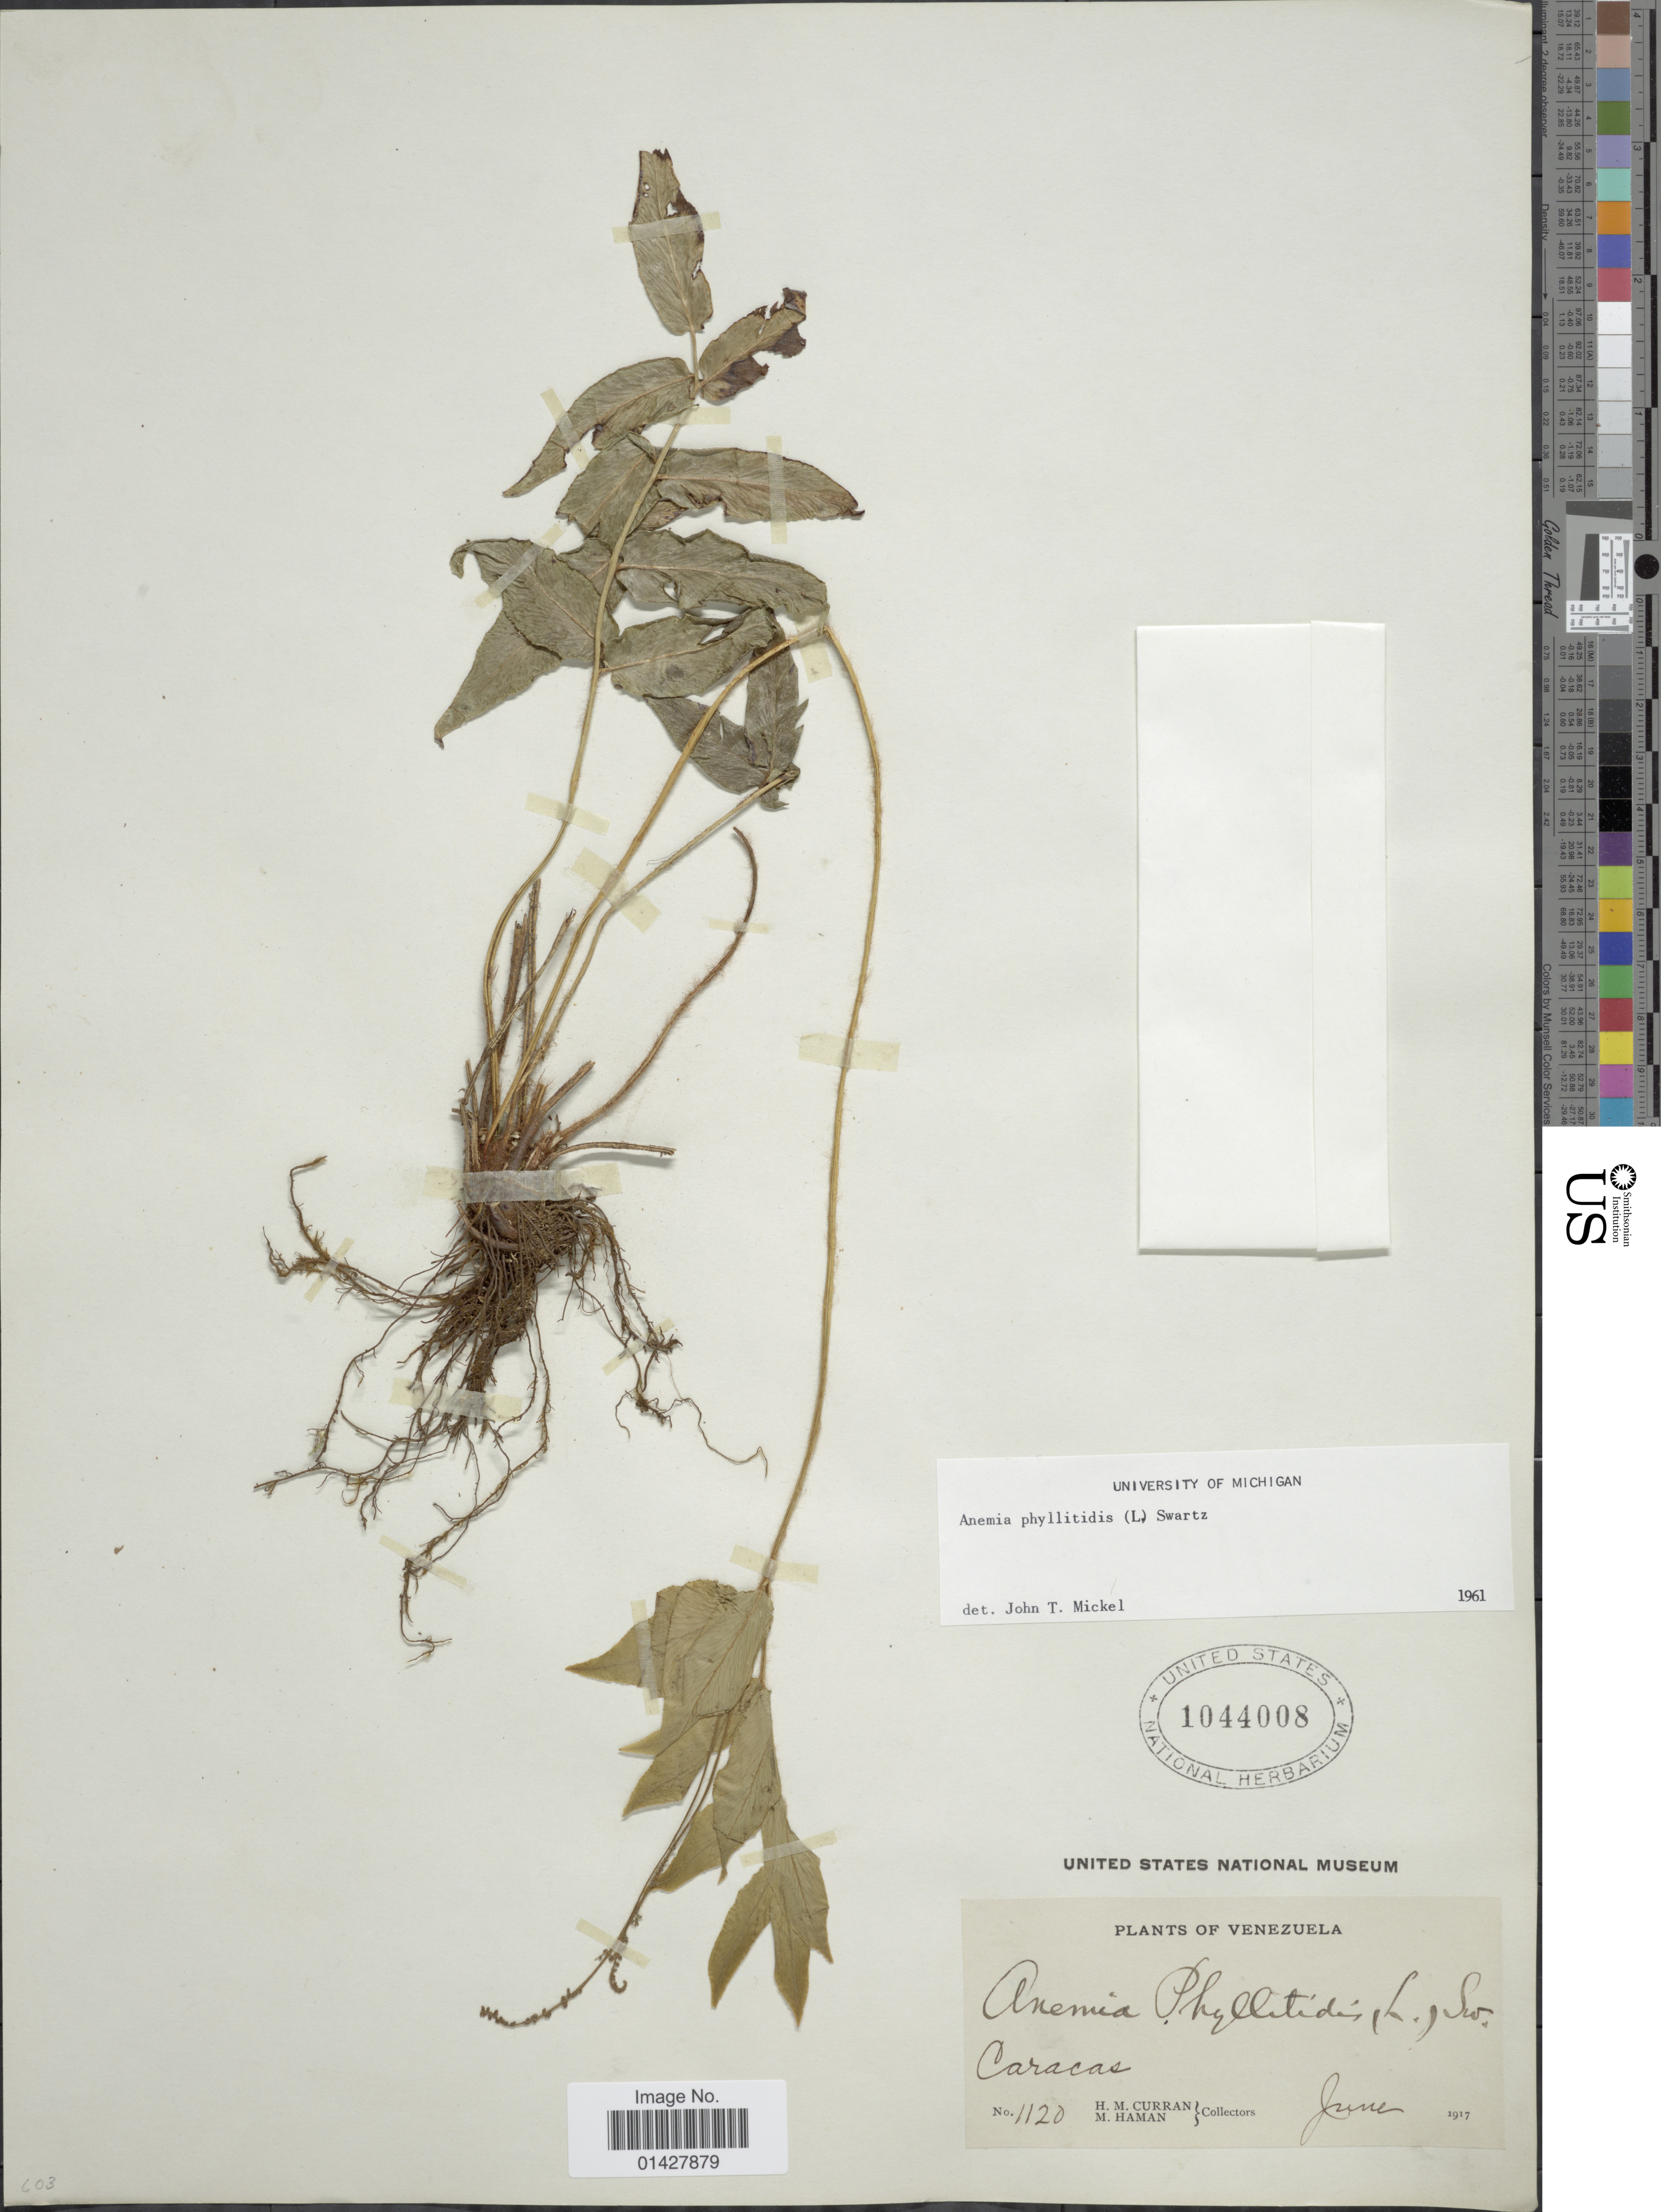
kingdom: Plantae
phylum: Tracheophyta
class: Polypodiopsida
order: Schizaeales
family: Anemiaceae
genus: Anemia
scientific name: Anemia phyllitidis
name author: (L.) Sw.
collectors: H. M. Curran & M. Haman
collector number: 1120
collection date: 1917-06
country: Venezuela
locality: Caracas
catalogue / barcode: US 1044008